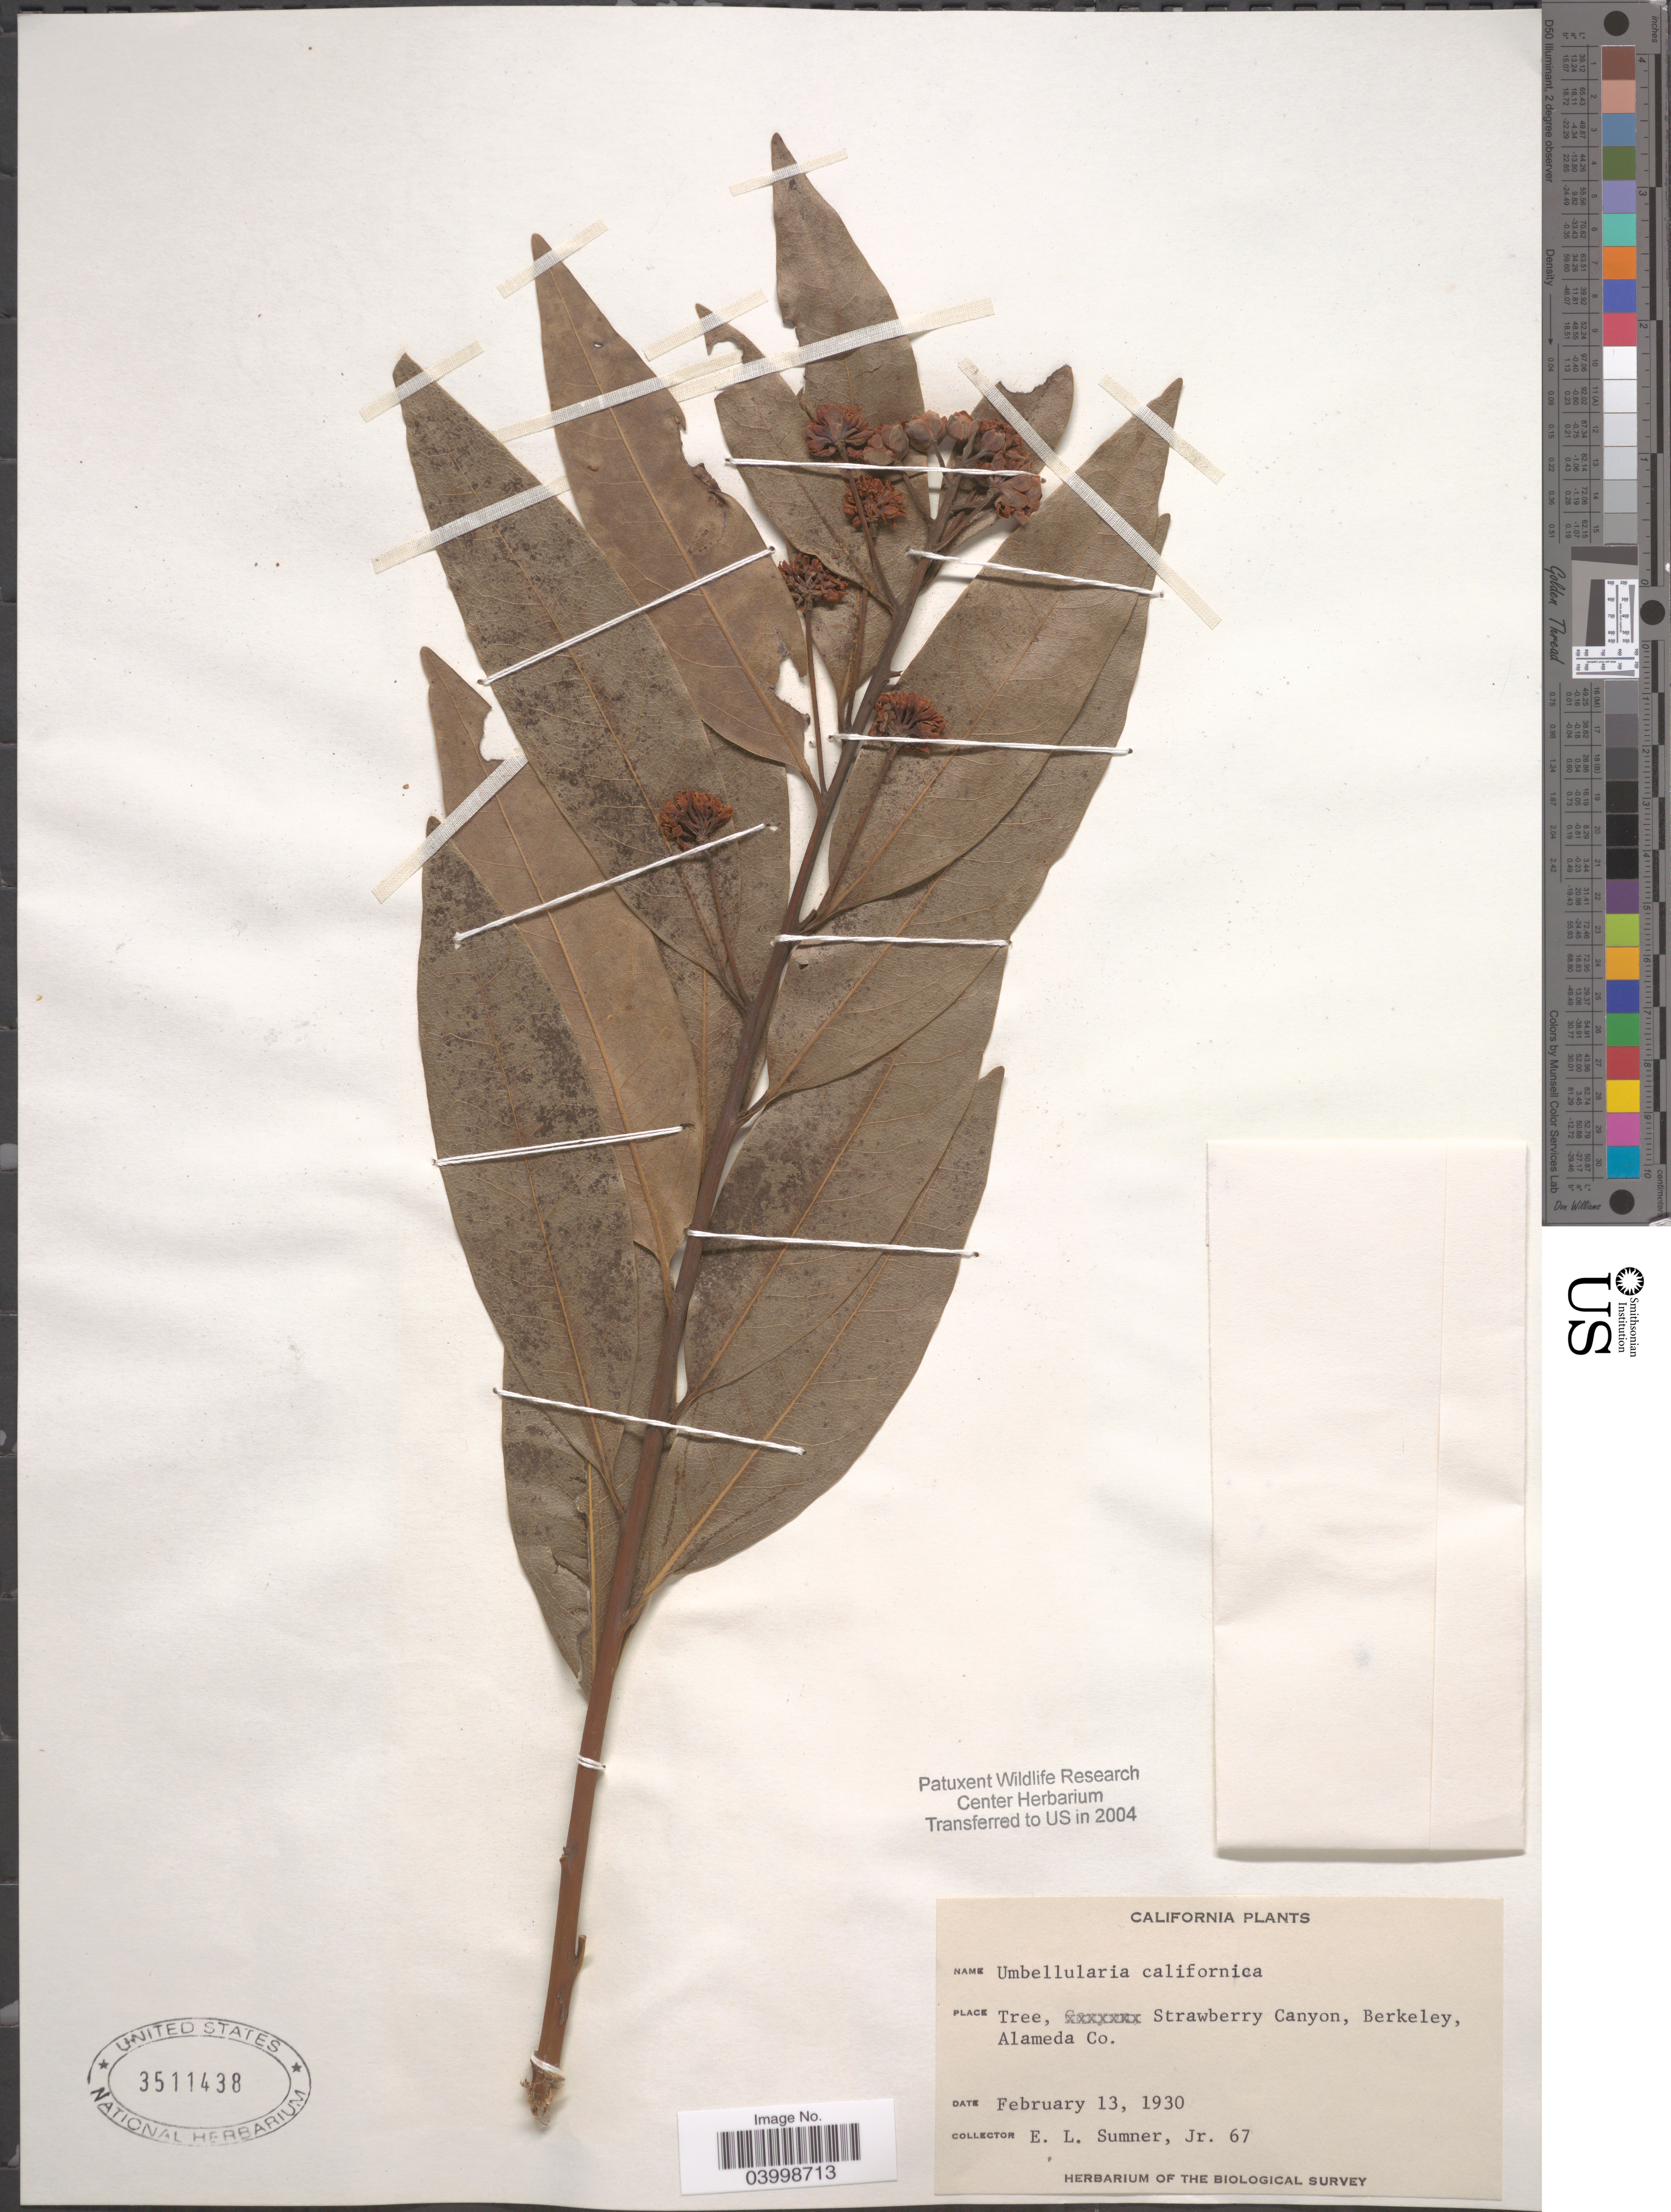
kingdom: Plantae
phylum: Tracheophyta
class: Magnoliopsida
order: Laurales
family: Lauraceae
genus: Umbellularia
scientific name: Umbellularia californica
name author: (Hook. & Arn.) Nutt.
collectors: E. Sumner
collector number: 67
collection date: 1930-02-13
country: United States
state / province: California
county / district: Alameda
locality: Tree, Strawberry Canyon, Berkeley, Alameda Co.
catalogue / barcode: US 3511438